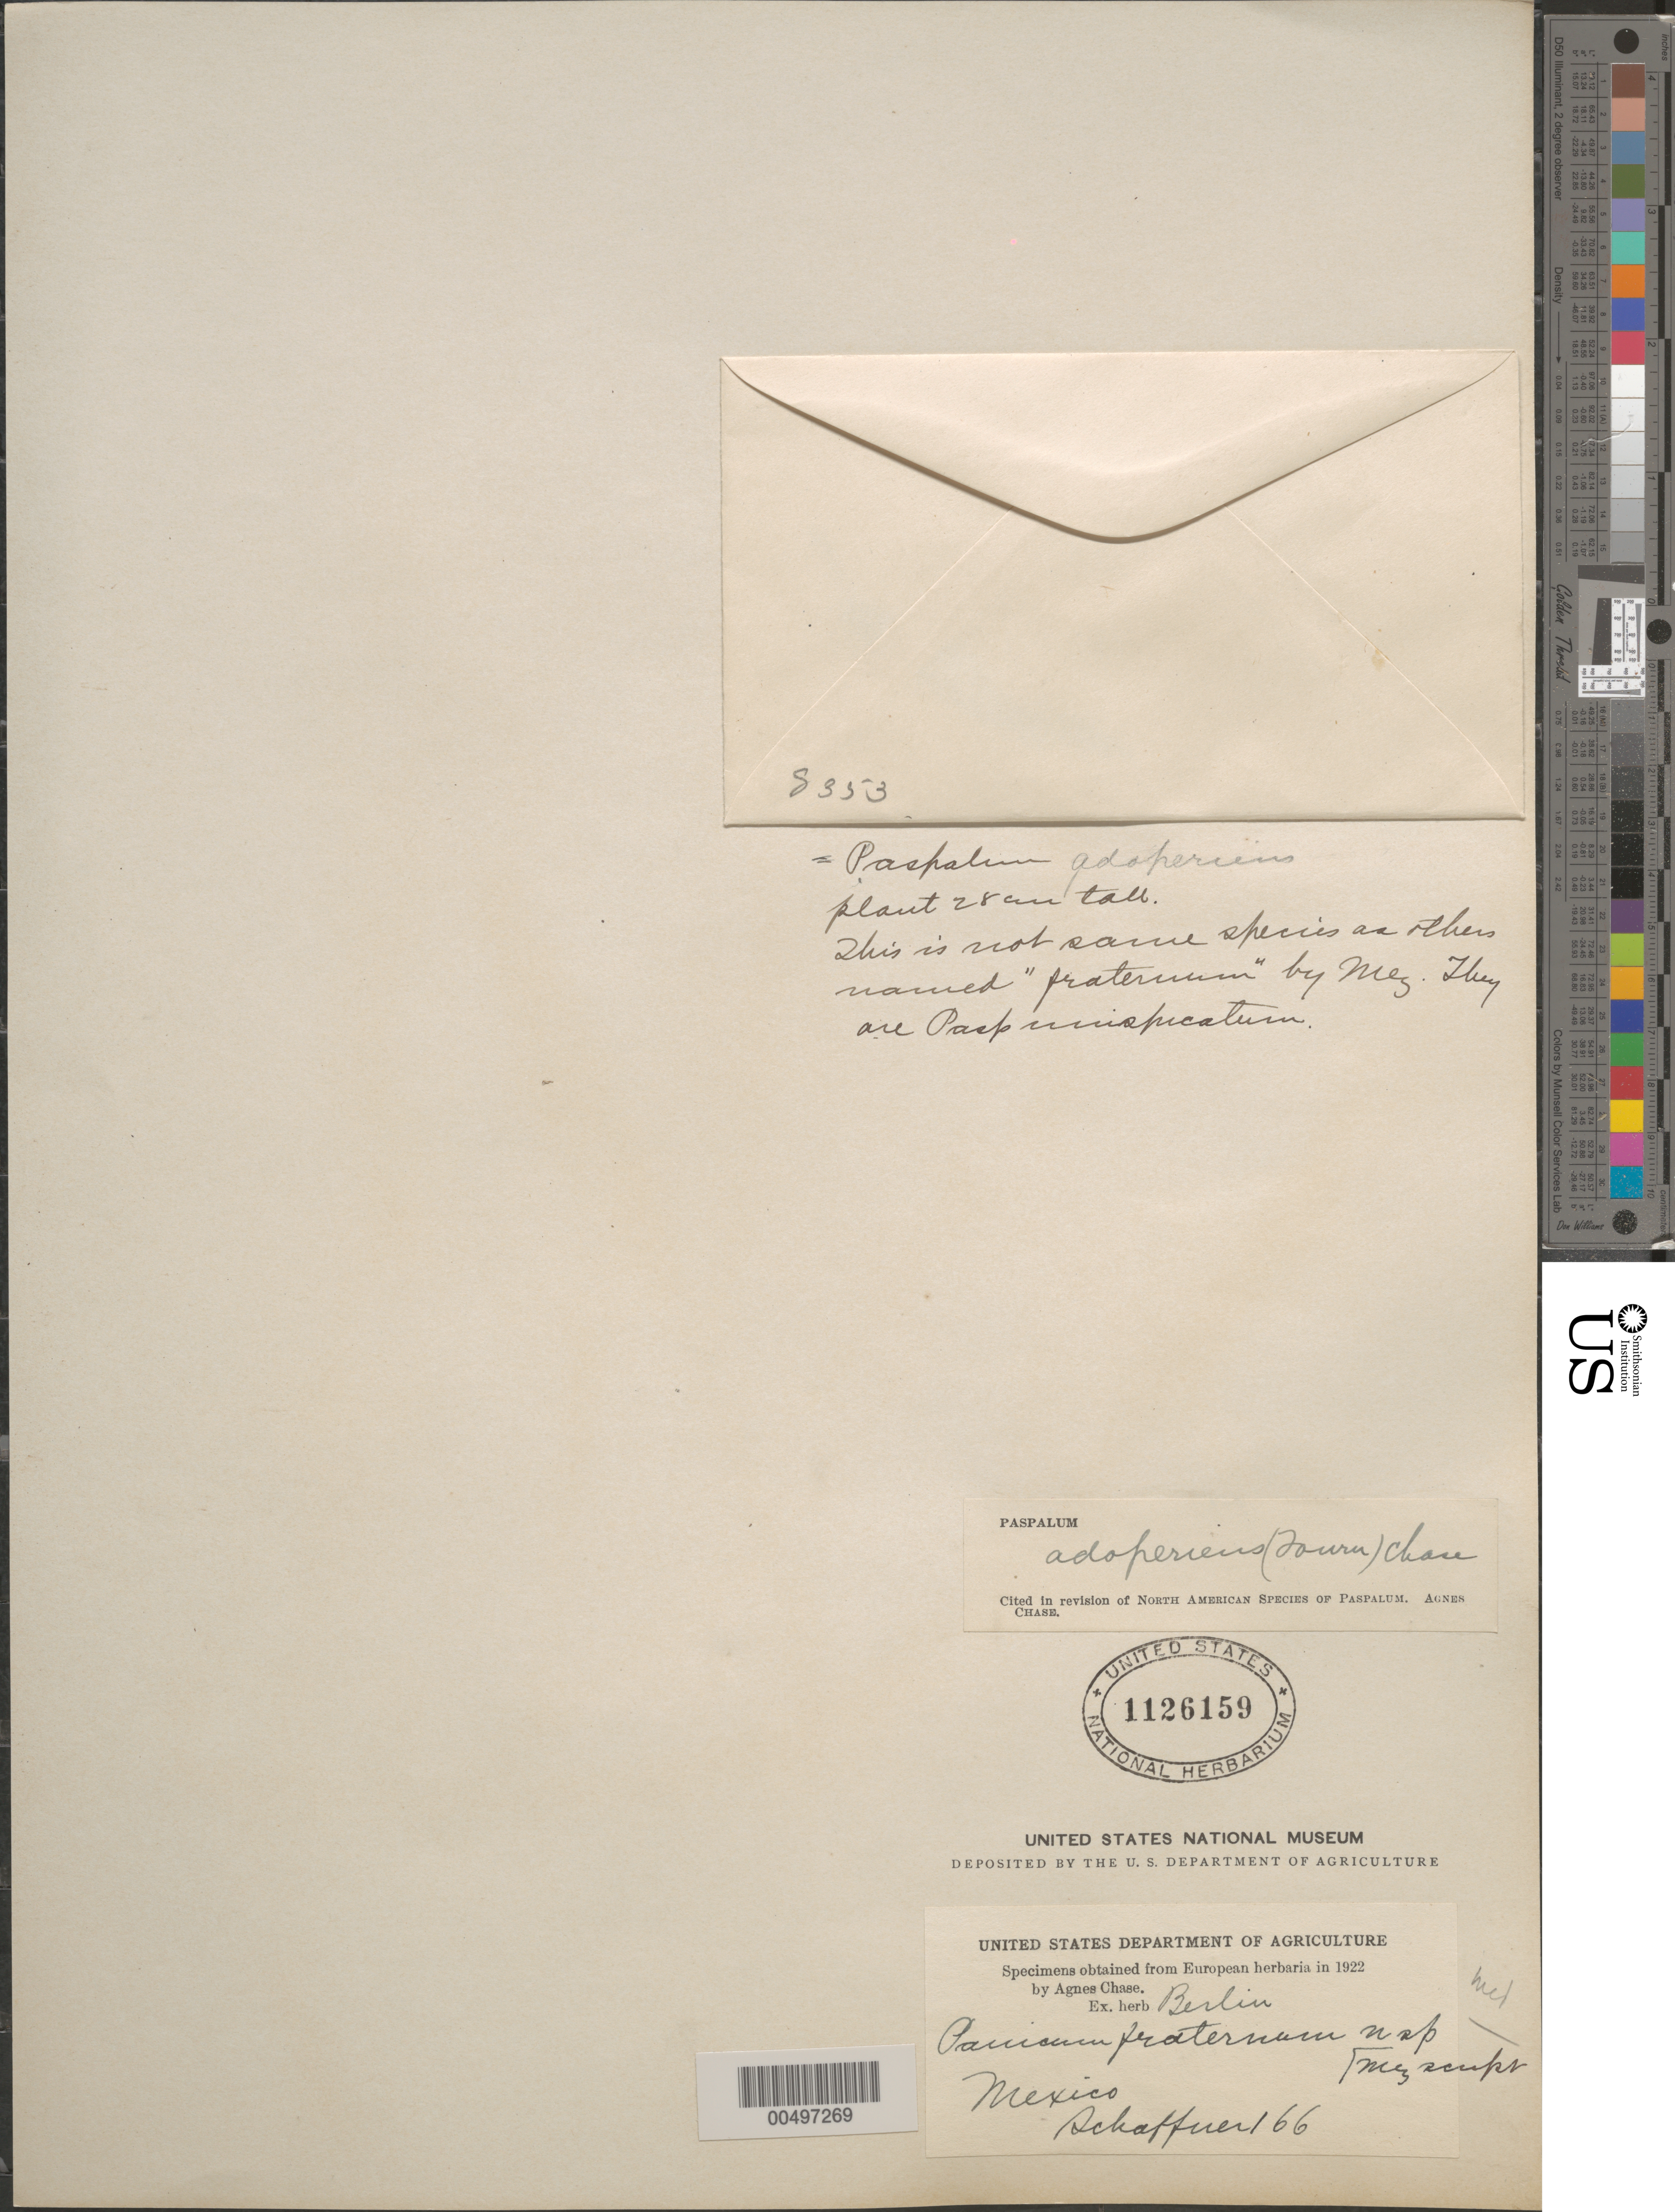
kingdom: Plantae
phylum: Tracheophyta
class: Liliopsida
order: Poales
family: Poaceae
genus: Paspalum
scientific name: Paspalum adoperiens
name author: (E. Fourn.) Chase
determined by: Chase, [M.] Agnes, (US)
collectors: -. Schaffner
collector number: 166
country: Mexico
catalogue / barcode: US 1126159